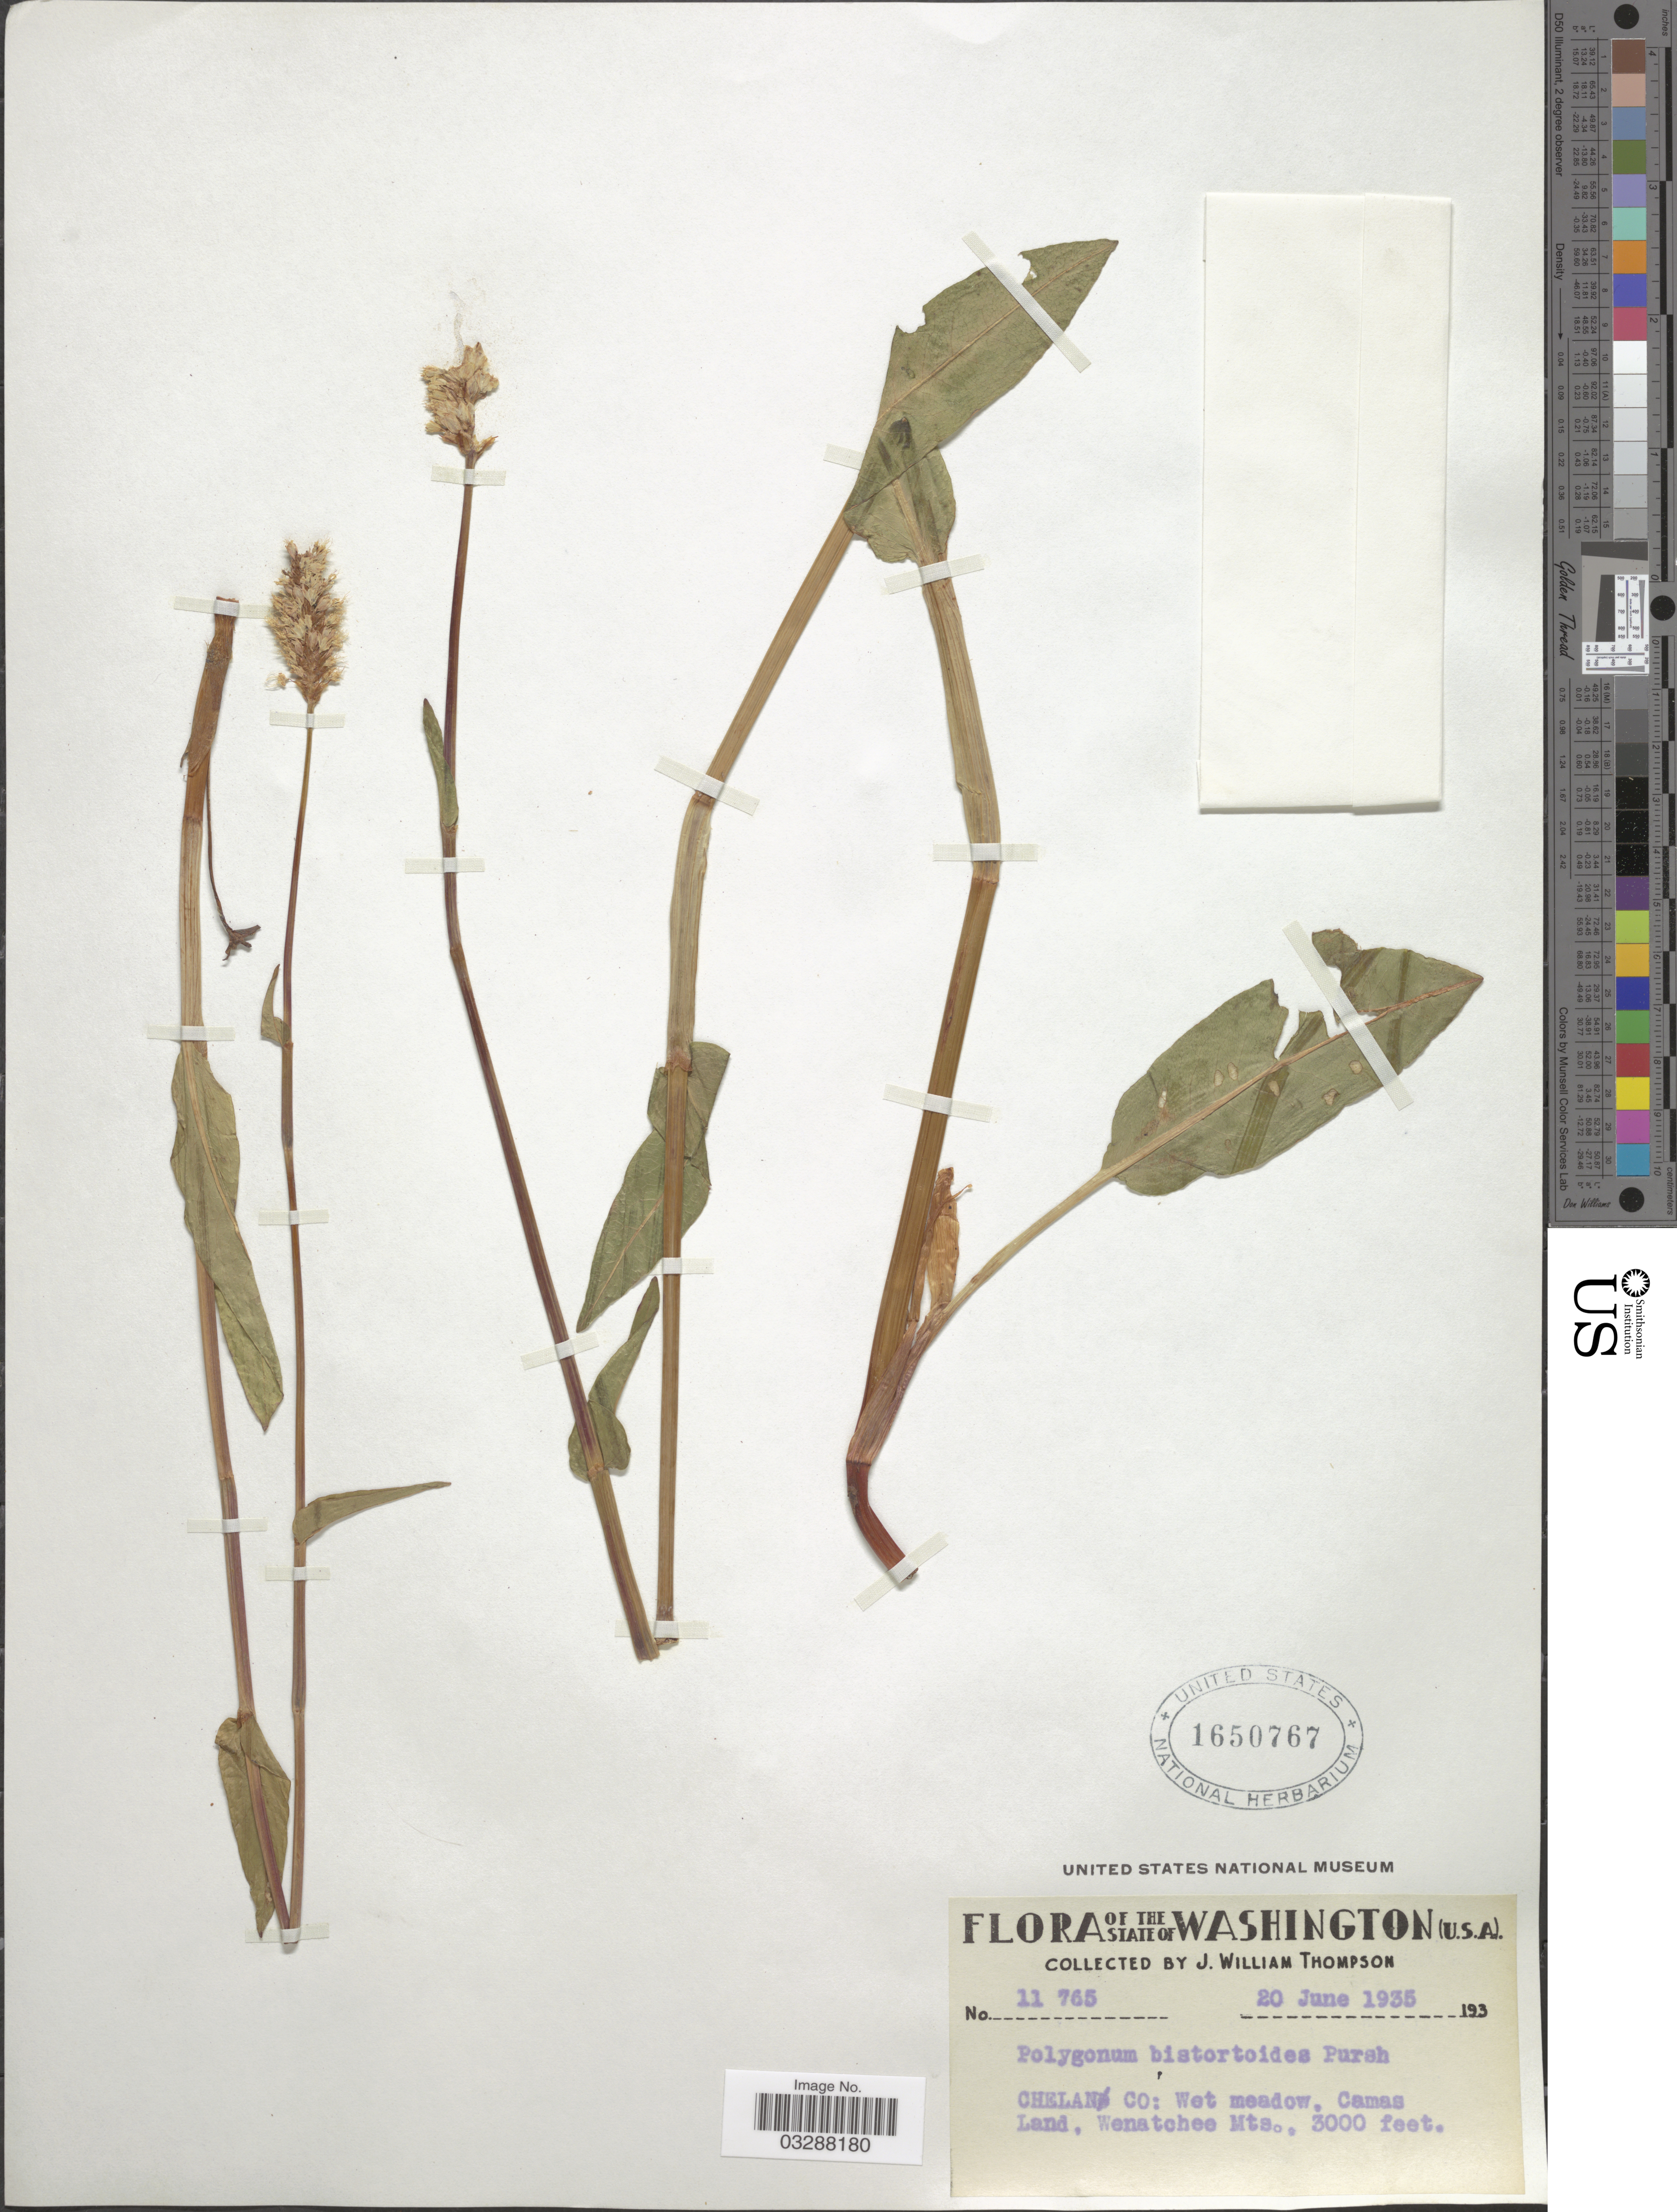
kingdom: Plantae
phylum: Tracheophyta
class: Magnoliopsida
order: Caryophyllales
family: Polygonaceae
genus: Bistorta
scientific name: Bistorta bistortoides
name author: (Pursh) Small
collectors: J. W. Thompson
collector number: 11765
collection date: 1935-06-20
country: United States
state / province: Washington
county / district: Chelan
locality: Chelan Co: Wet meadow, Camas Land, Wenatchee Mts.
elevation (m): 914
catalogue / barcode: US 1650767